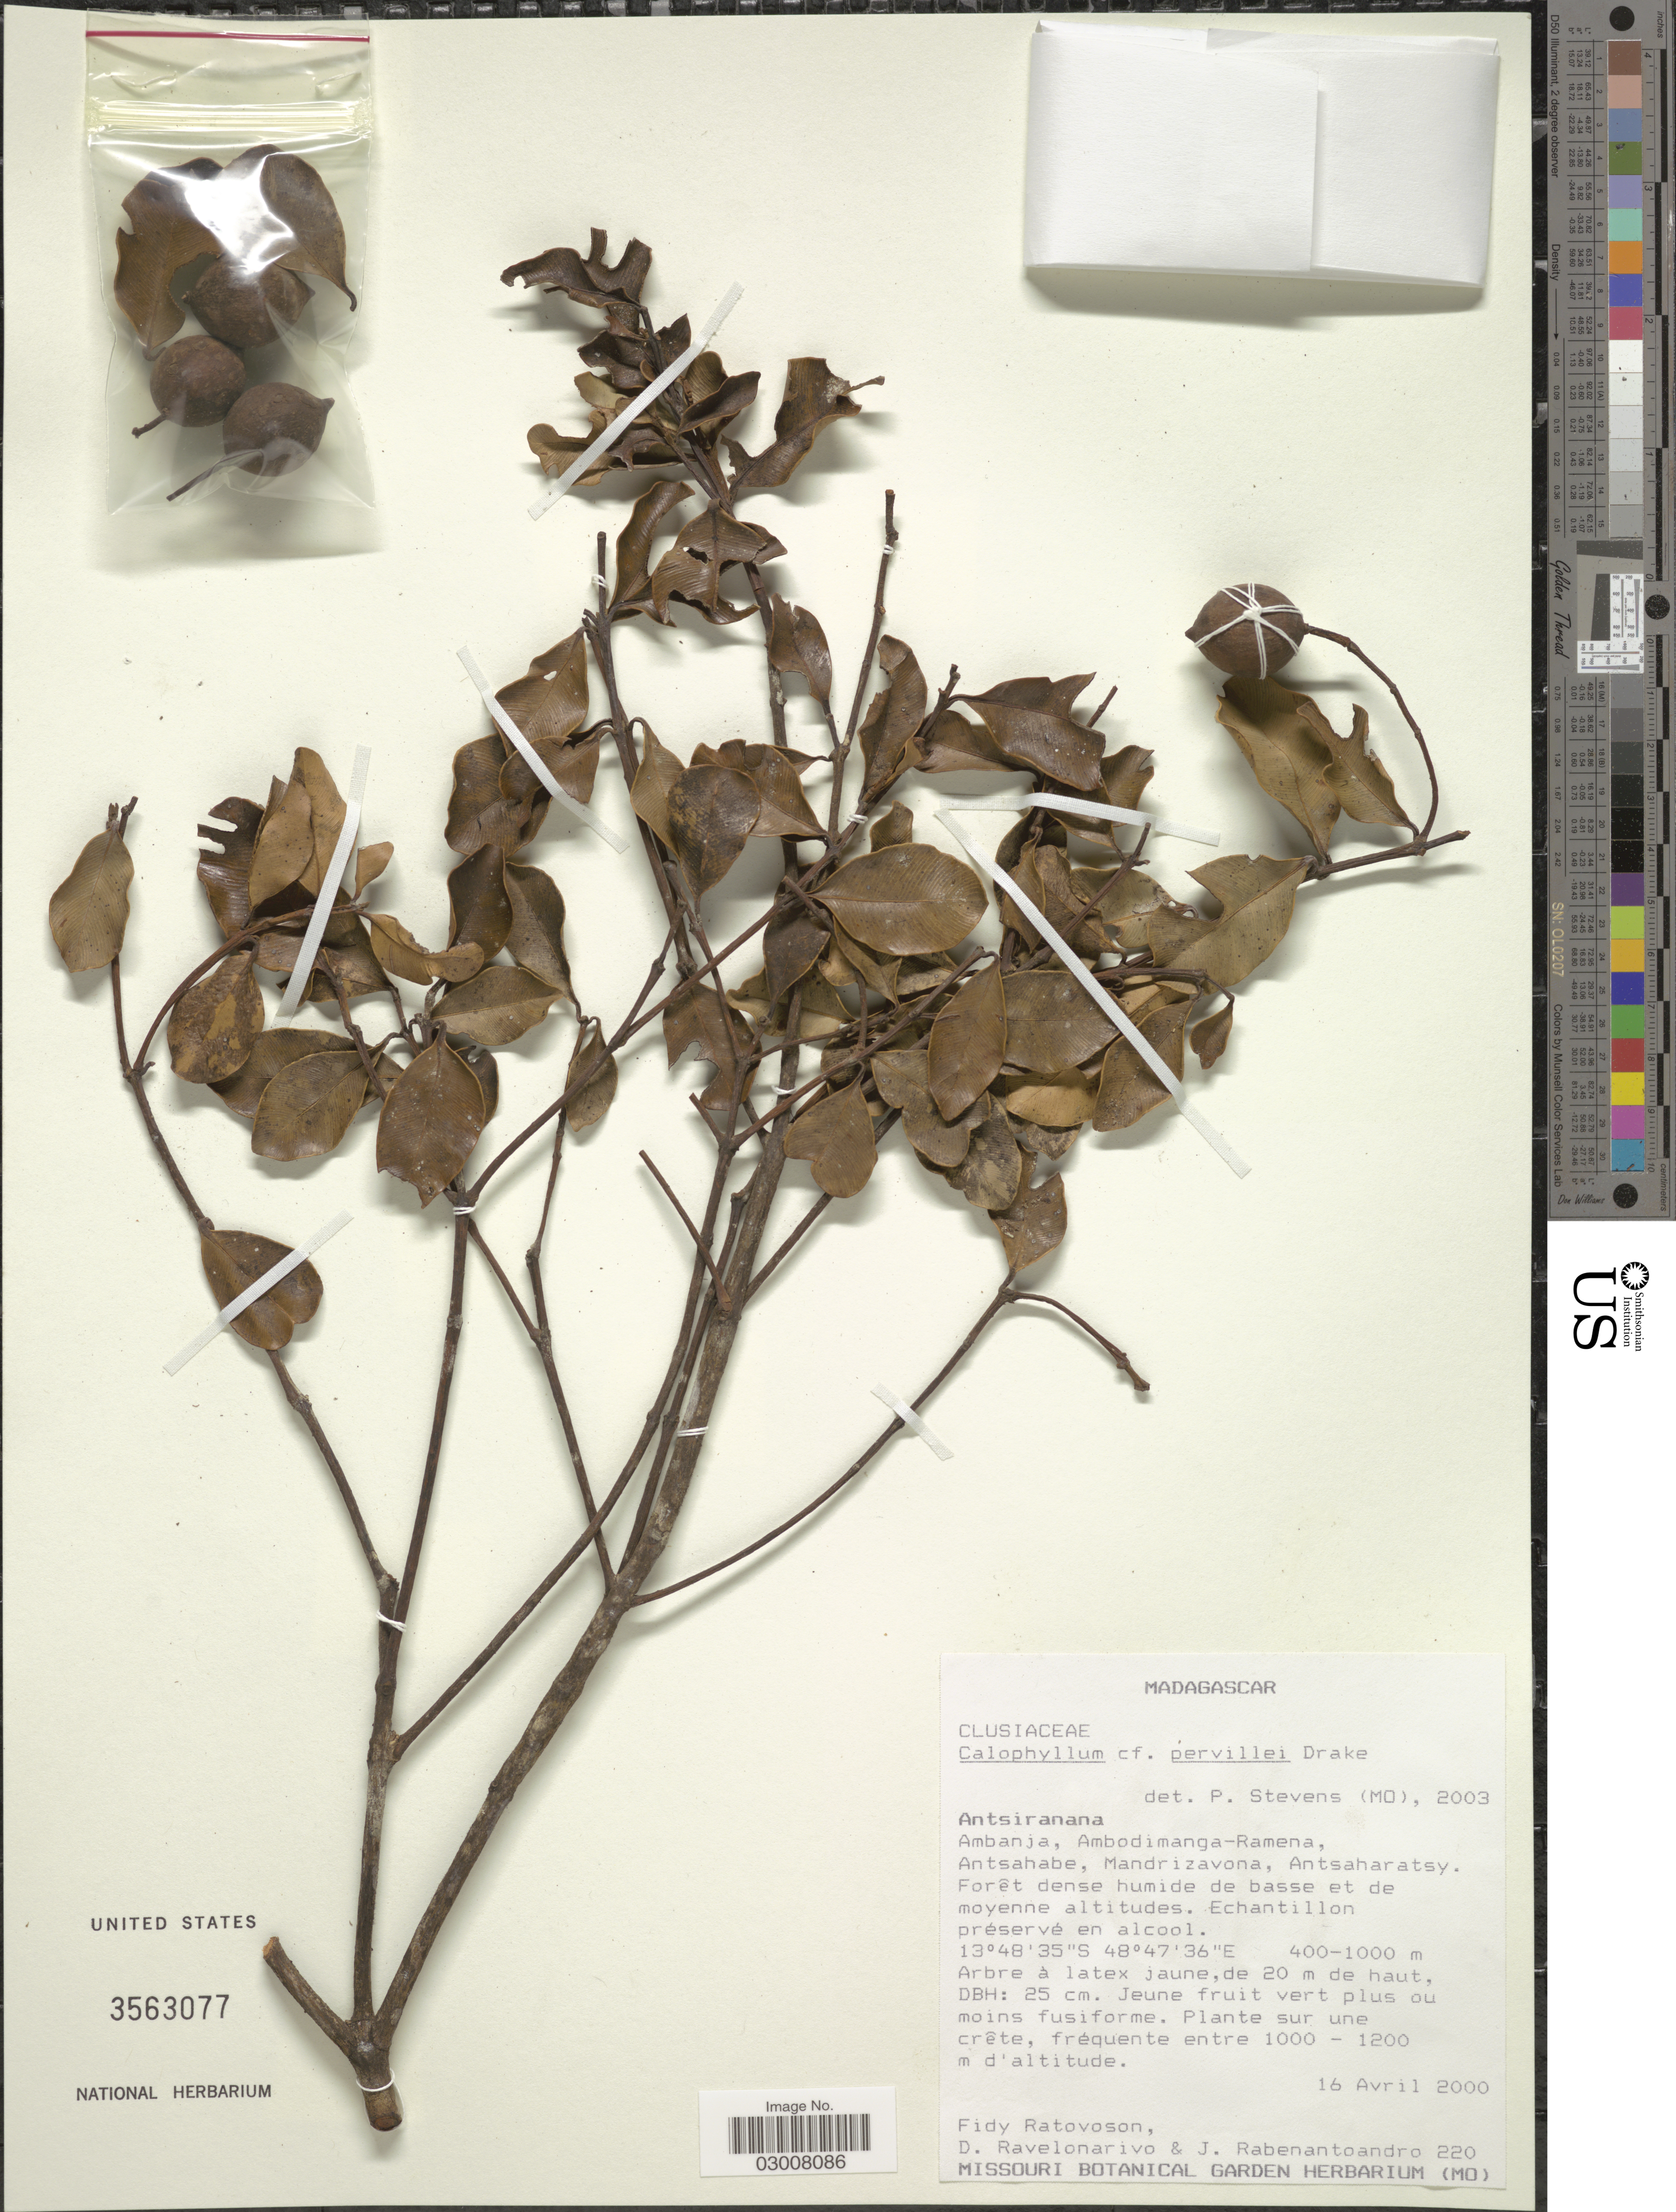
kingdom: Plantae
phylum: Tracheophyta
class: Magnoliopsida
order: Malpighiales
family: Calophyllaceae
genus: Calophyllum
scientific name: Calophyllum pervillei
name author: Drake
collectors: F. Ratovoson, D. Ravelonarivo & J. Rabenantoandro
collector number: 220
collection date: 2000-04-16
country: Madagascar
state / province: Diana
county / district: Ambanja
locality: Ambanja, Abodimanga-Ramena, Antsahabe, Mandrizavona, Antsaharatsy.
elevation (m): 400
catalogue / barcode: US 3563077